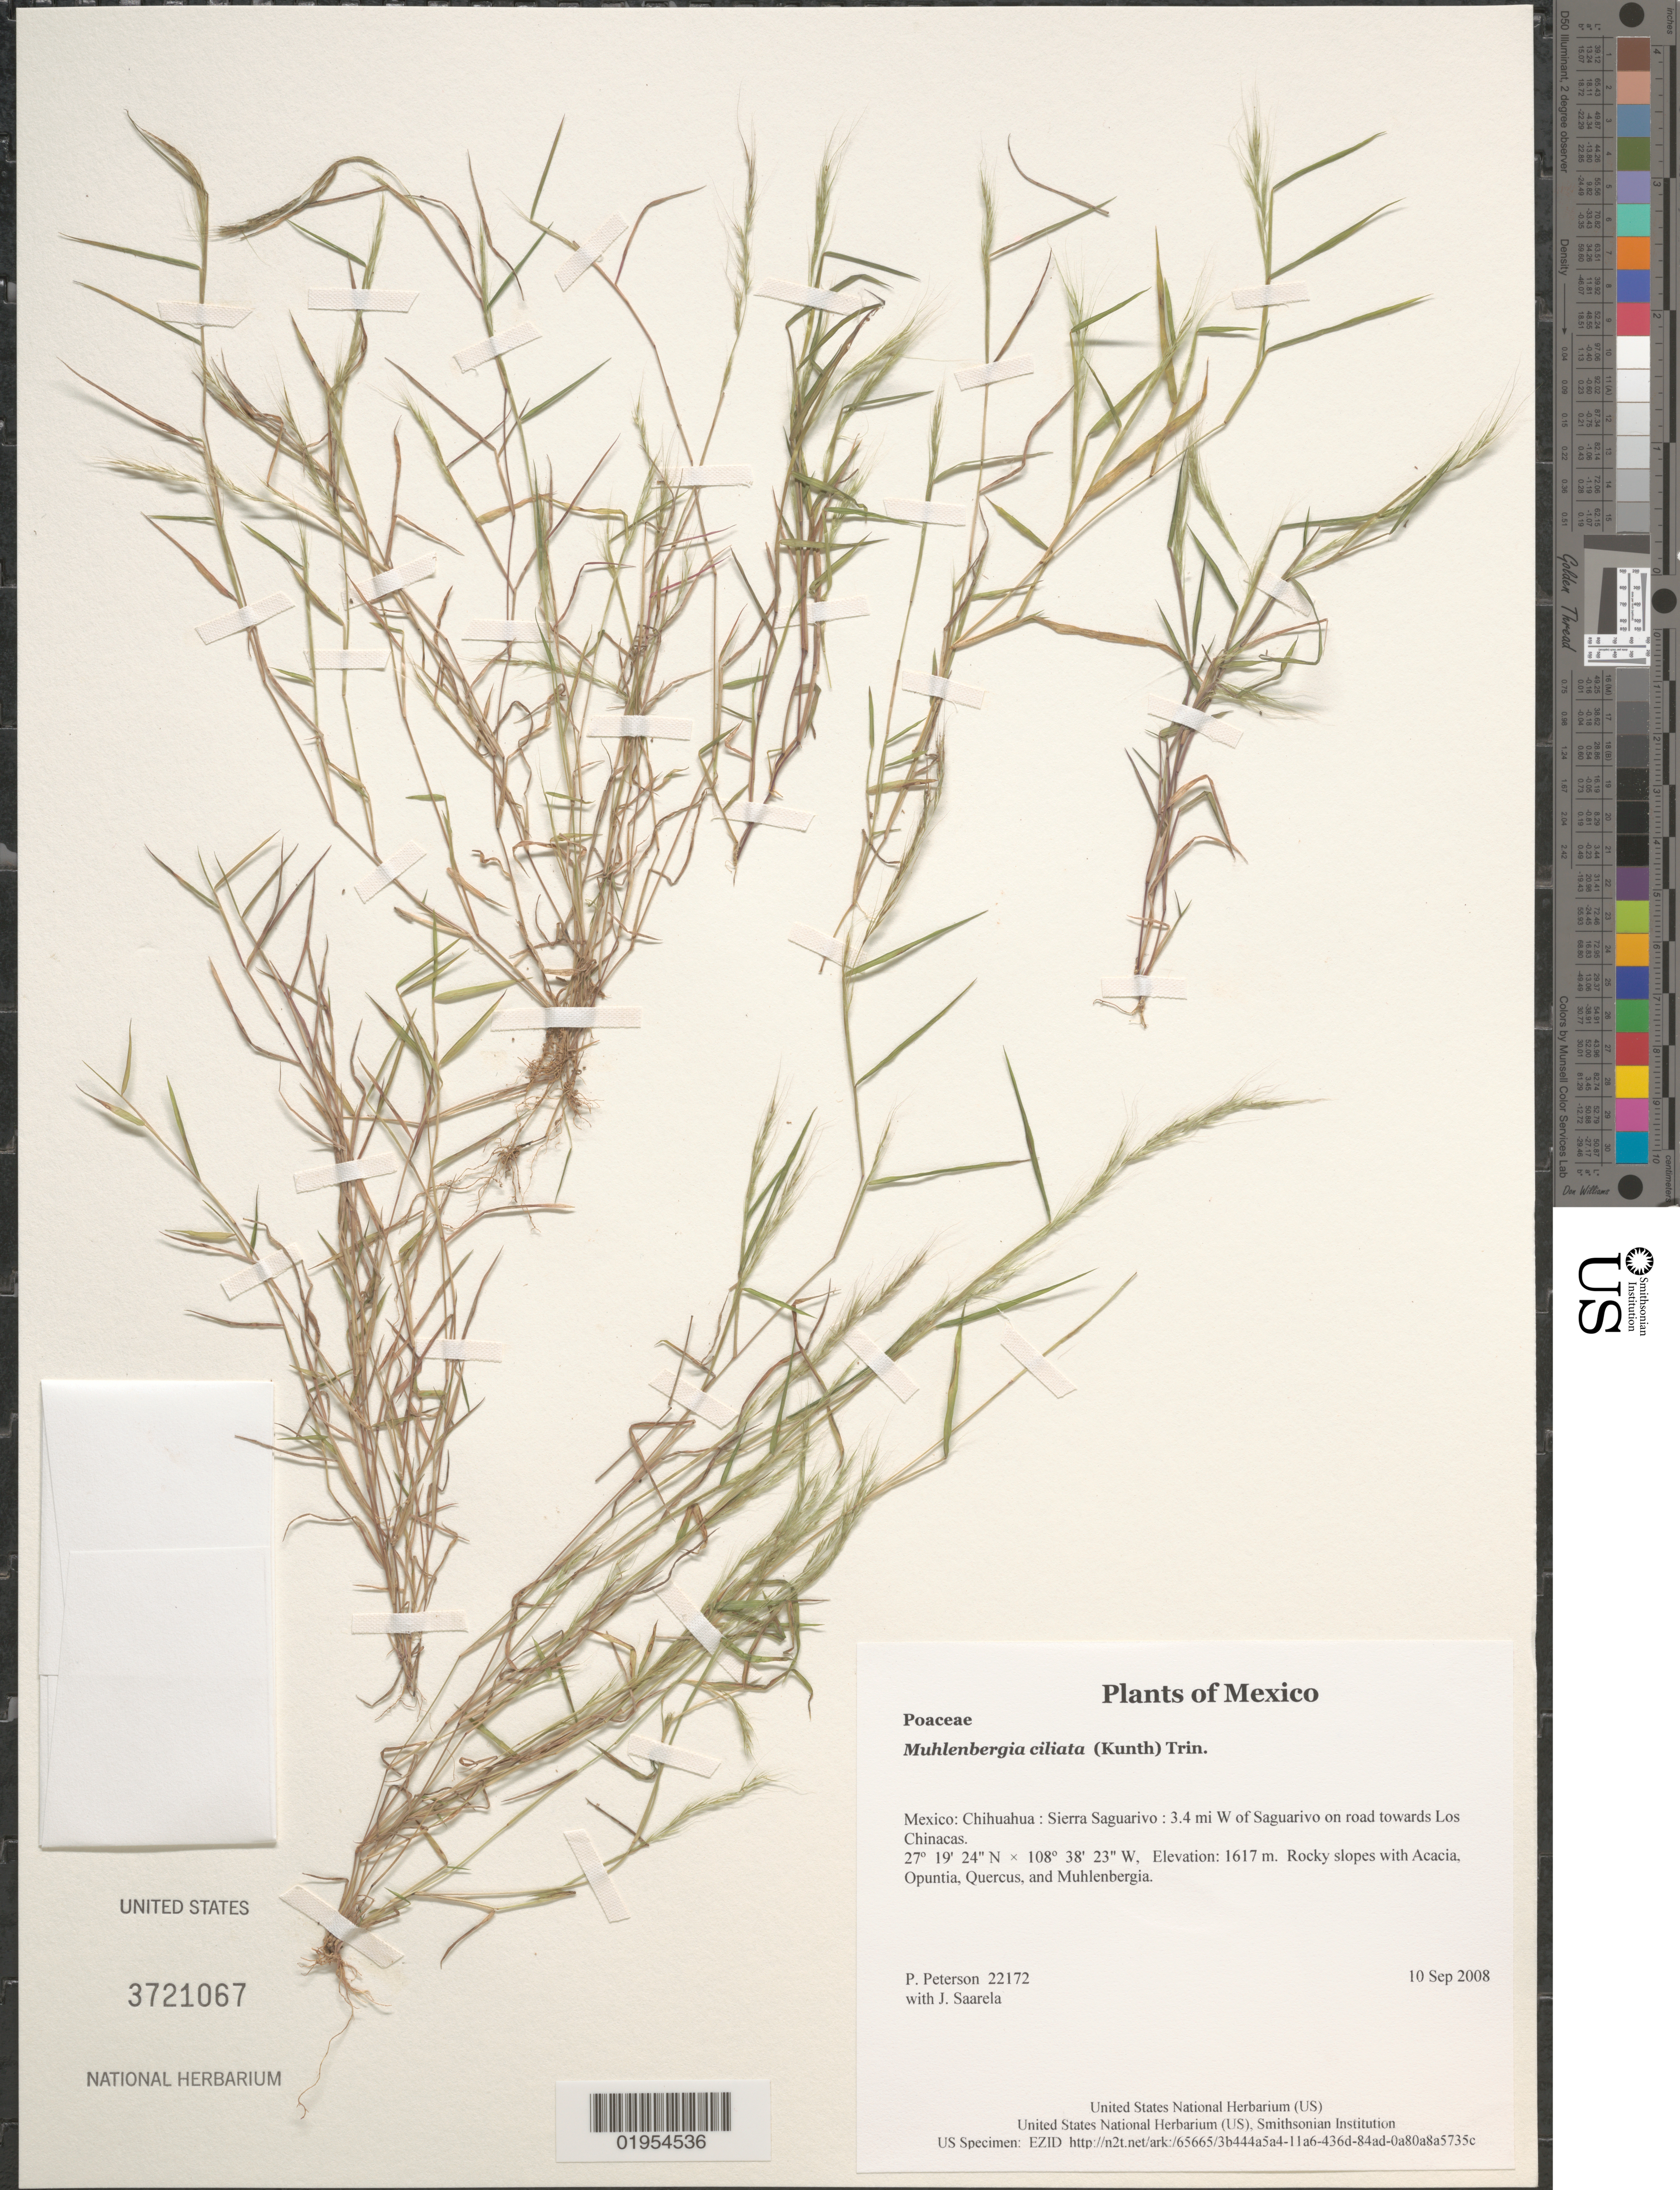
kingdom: Plantae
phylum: Tracheophyta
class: Liliopsida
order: Poales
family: Poaceae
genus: Muhlenbergia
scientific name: Muhlenbergia ciliata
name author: (Kunth) Trin.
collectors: P. M. Peterson & J. Saarela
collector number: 22172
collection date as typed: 10 Sep 2008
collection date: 2008-09-10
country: Mexico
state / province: Chihuahua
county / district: Sierra Saguarivo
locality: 3.4 mi W of Saguarivo on road towards Los Chinacas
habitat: Rocky slopes with Acacia, Opuntia, Quercus, and Muhlenbergia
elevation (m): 1617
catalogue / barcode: US 3721067